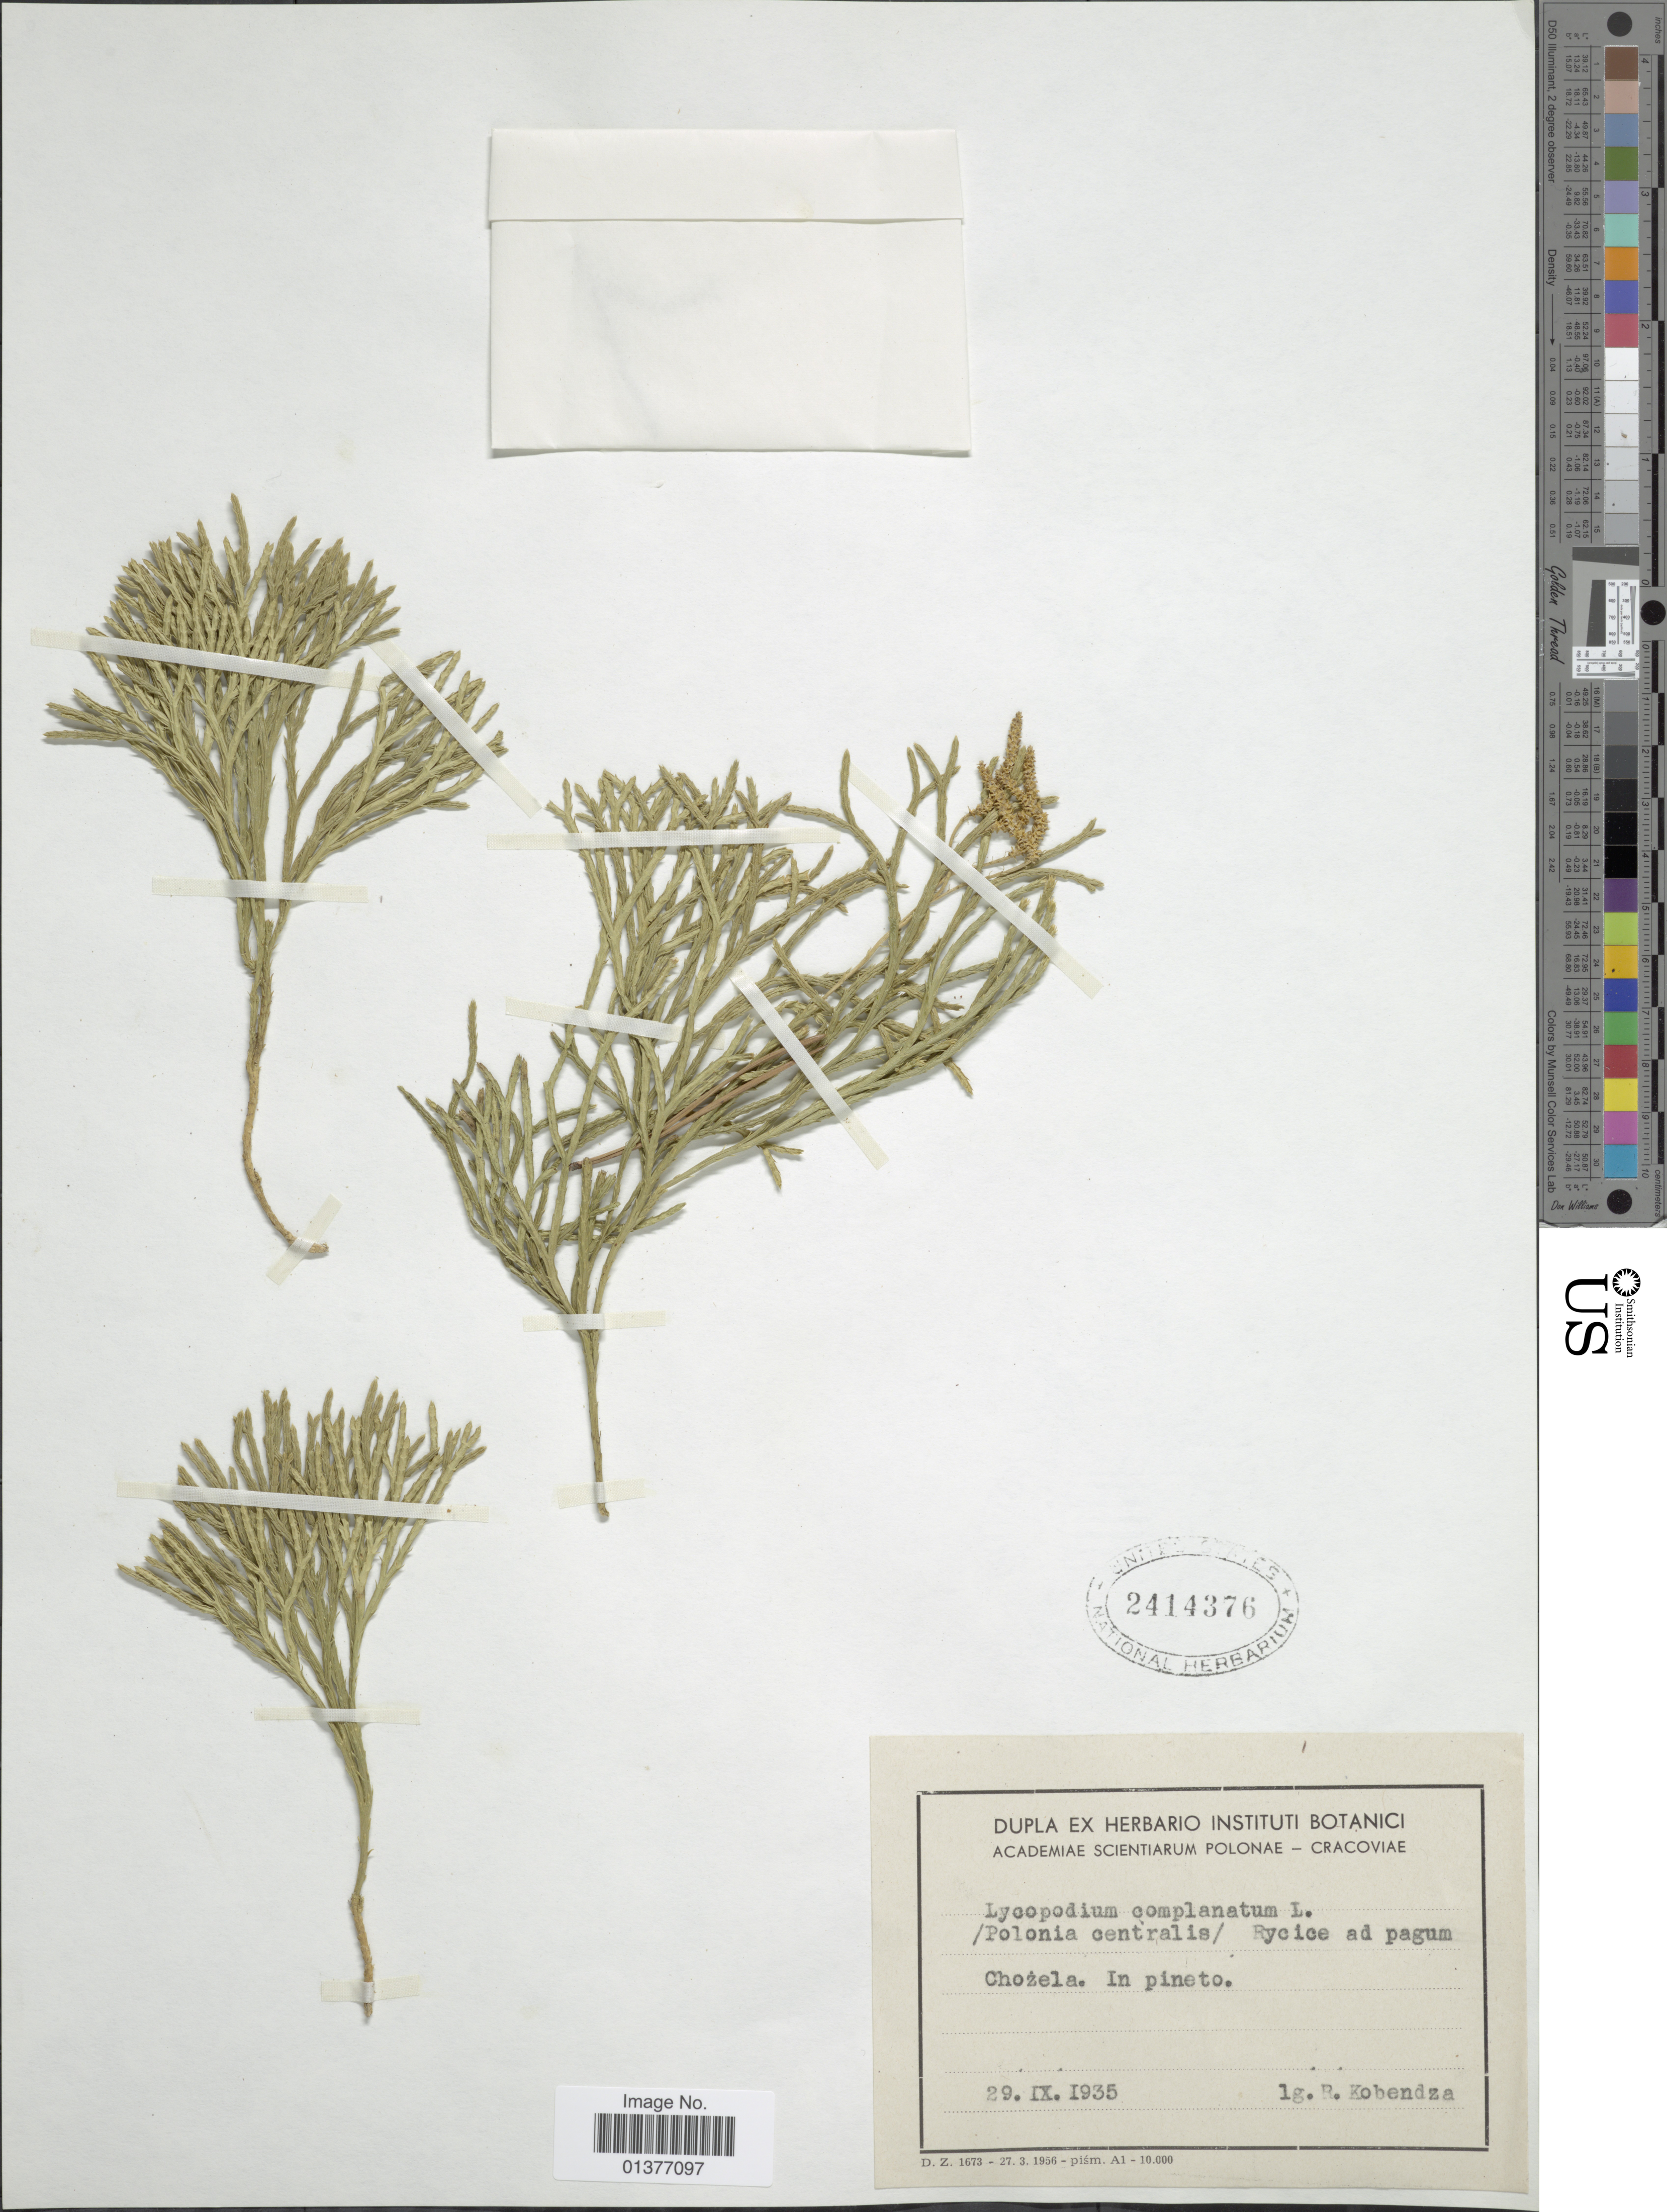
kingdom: Plantae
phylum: Tracheophyta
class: Lycopodiopsida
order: Lycopodiales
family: Lycopodiaceae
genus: Diphasiastrum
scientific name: Diphasiastrum complanatum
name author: (L.) Holub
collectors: R. Kobendza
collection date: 1935-09-29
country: Poland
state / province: Mazowieckie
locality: Chozela in pineto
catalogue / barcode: US 2414376